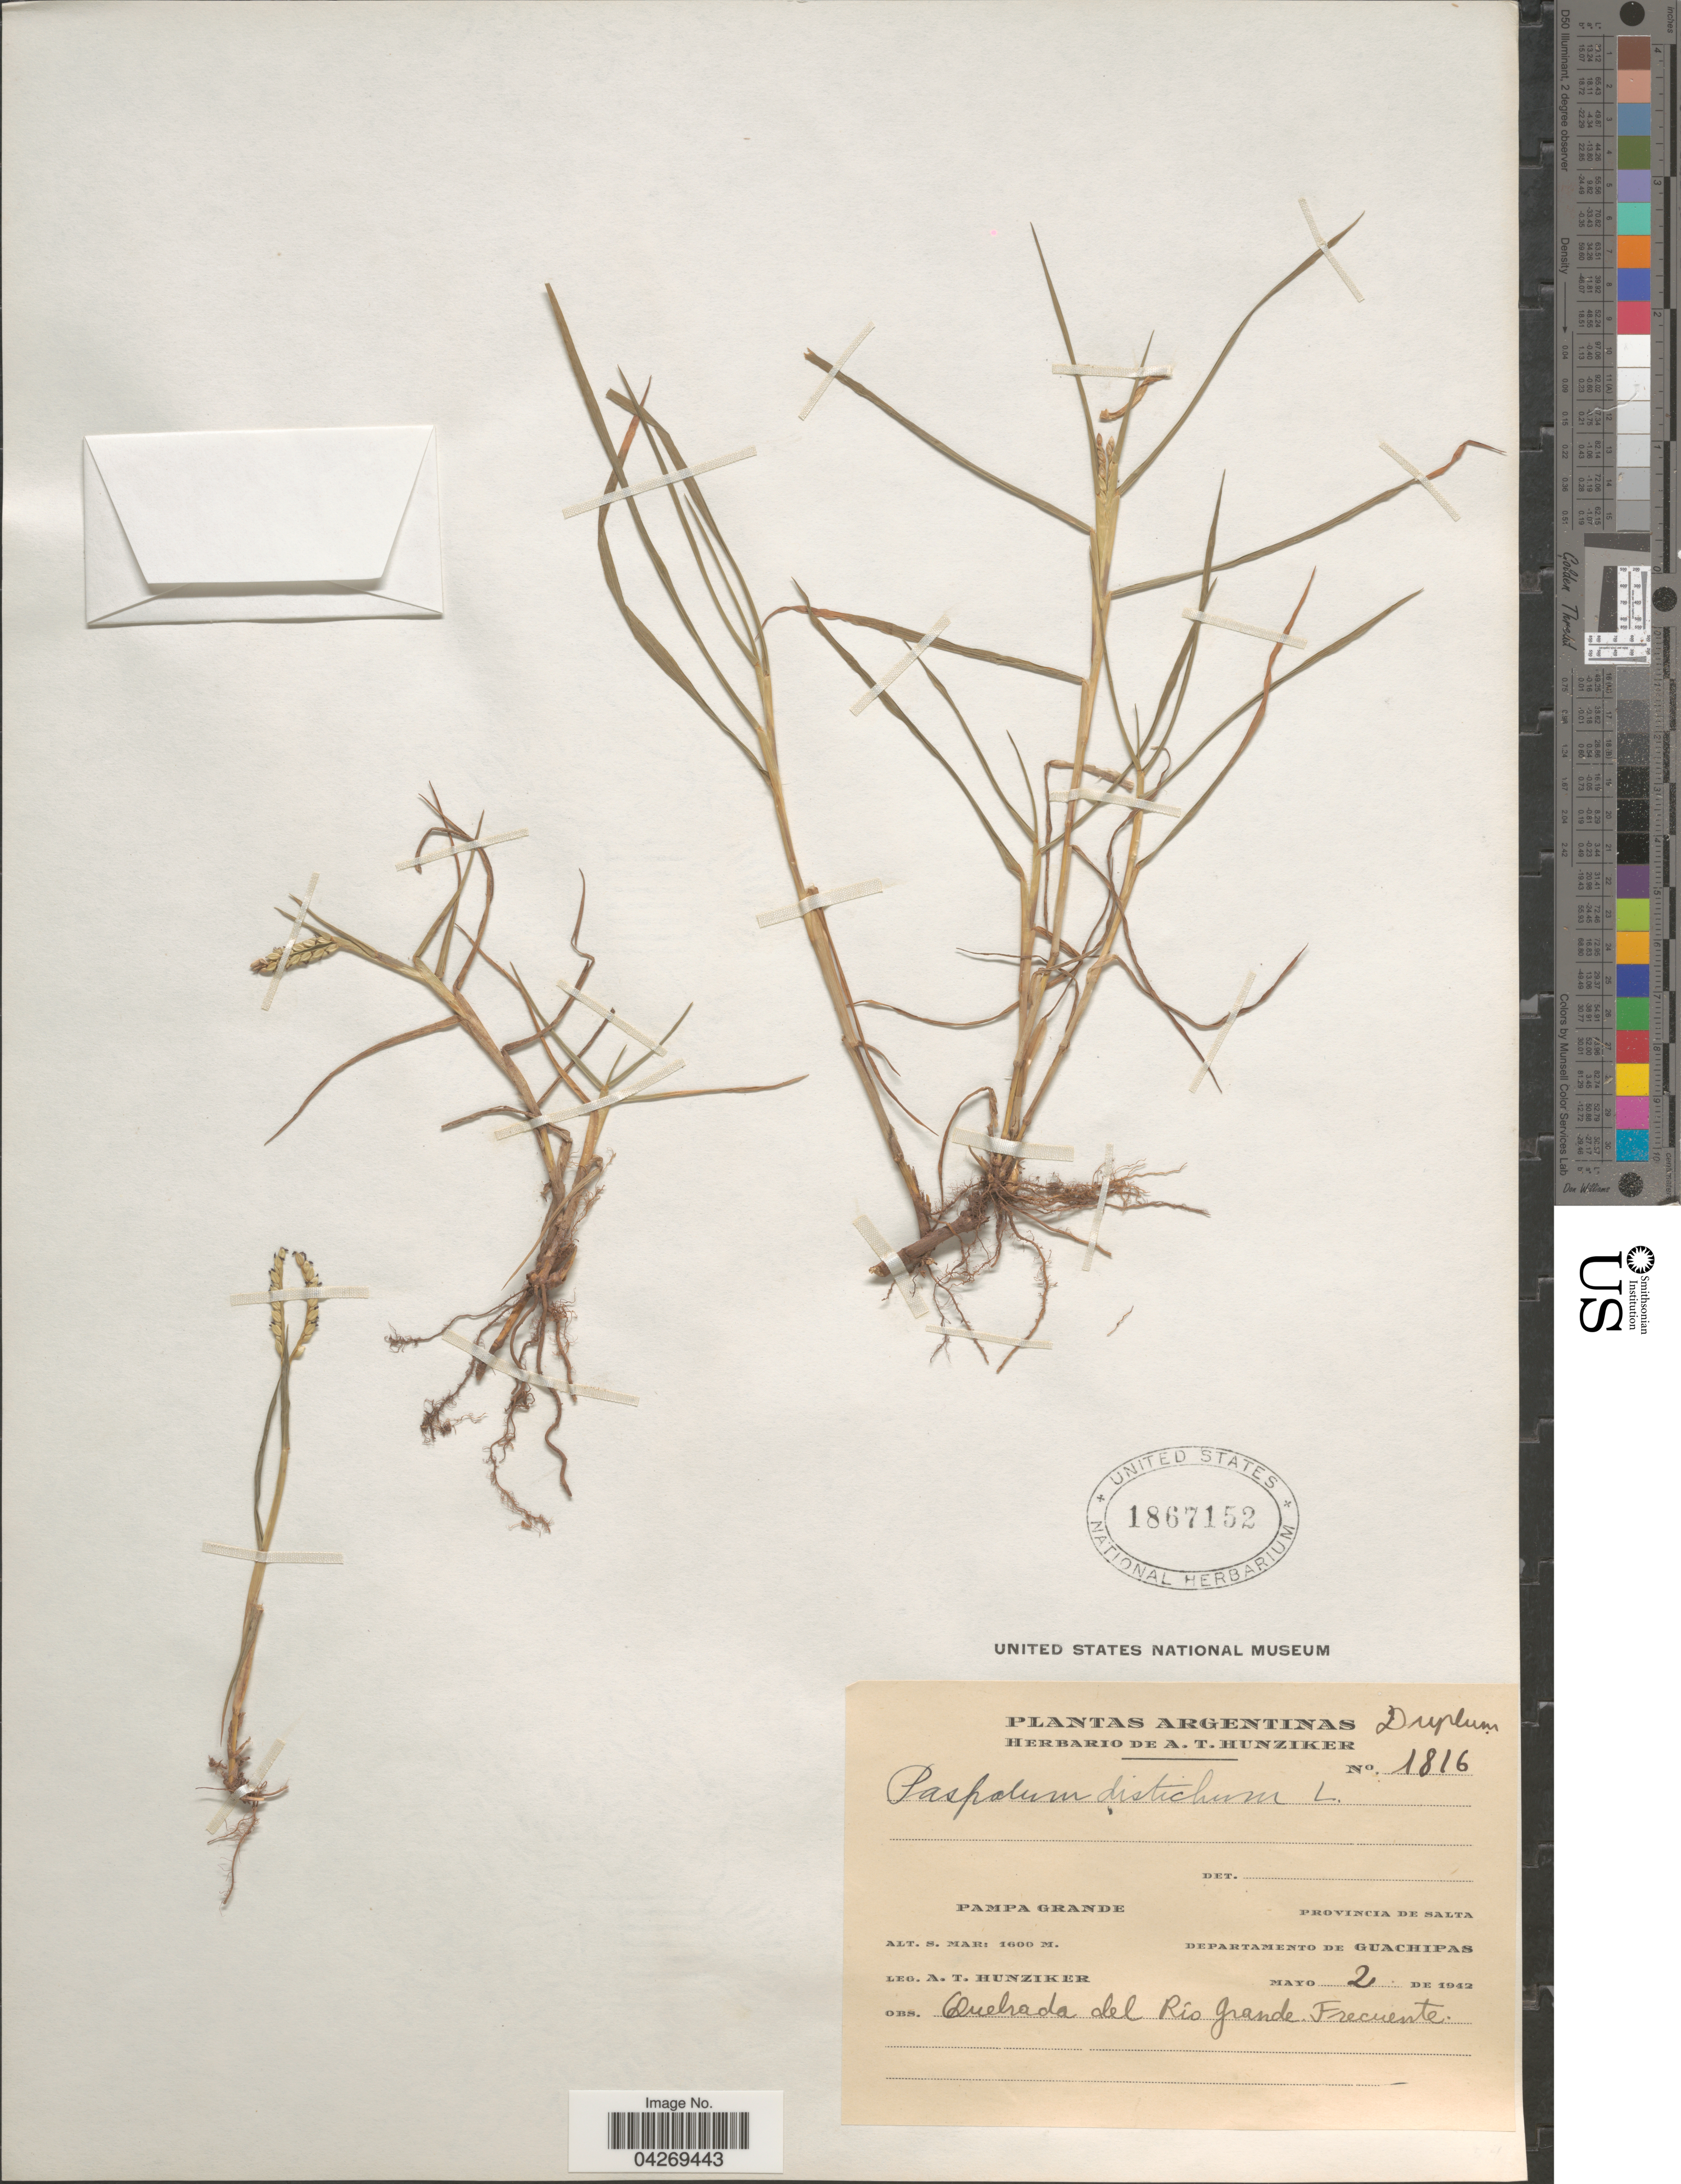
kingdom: Plantae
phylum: Tracheophyta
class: Liliopsida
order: Poales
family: Poaceae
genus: Paspalum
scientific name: Paspalum distichum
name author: L.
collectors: A. T. Hunziker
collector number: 1816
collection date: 1942-05-02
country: Argentina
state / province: Salta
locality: Pampa Grande. Departamento de Guachipas. Quebrada del Río Grande Frecuente.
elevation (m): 1600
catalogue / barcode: US 1867152